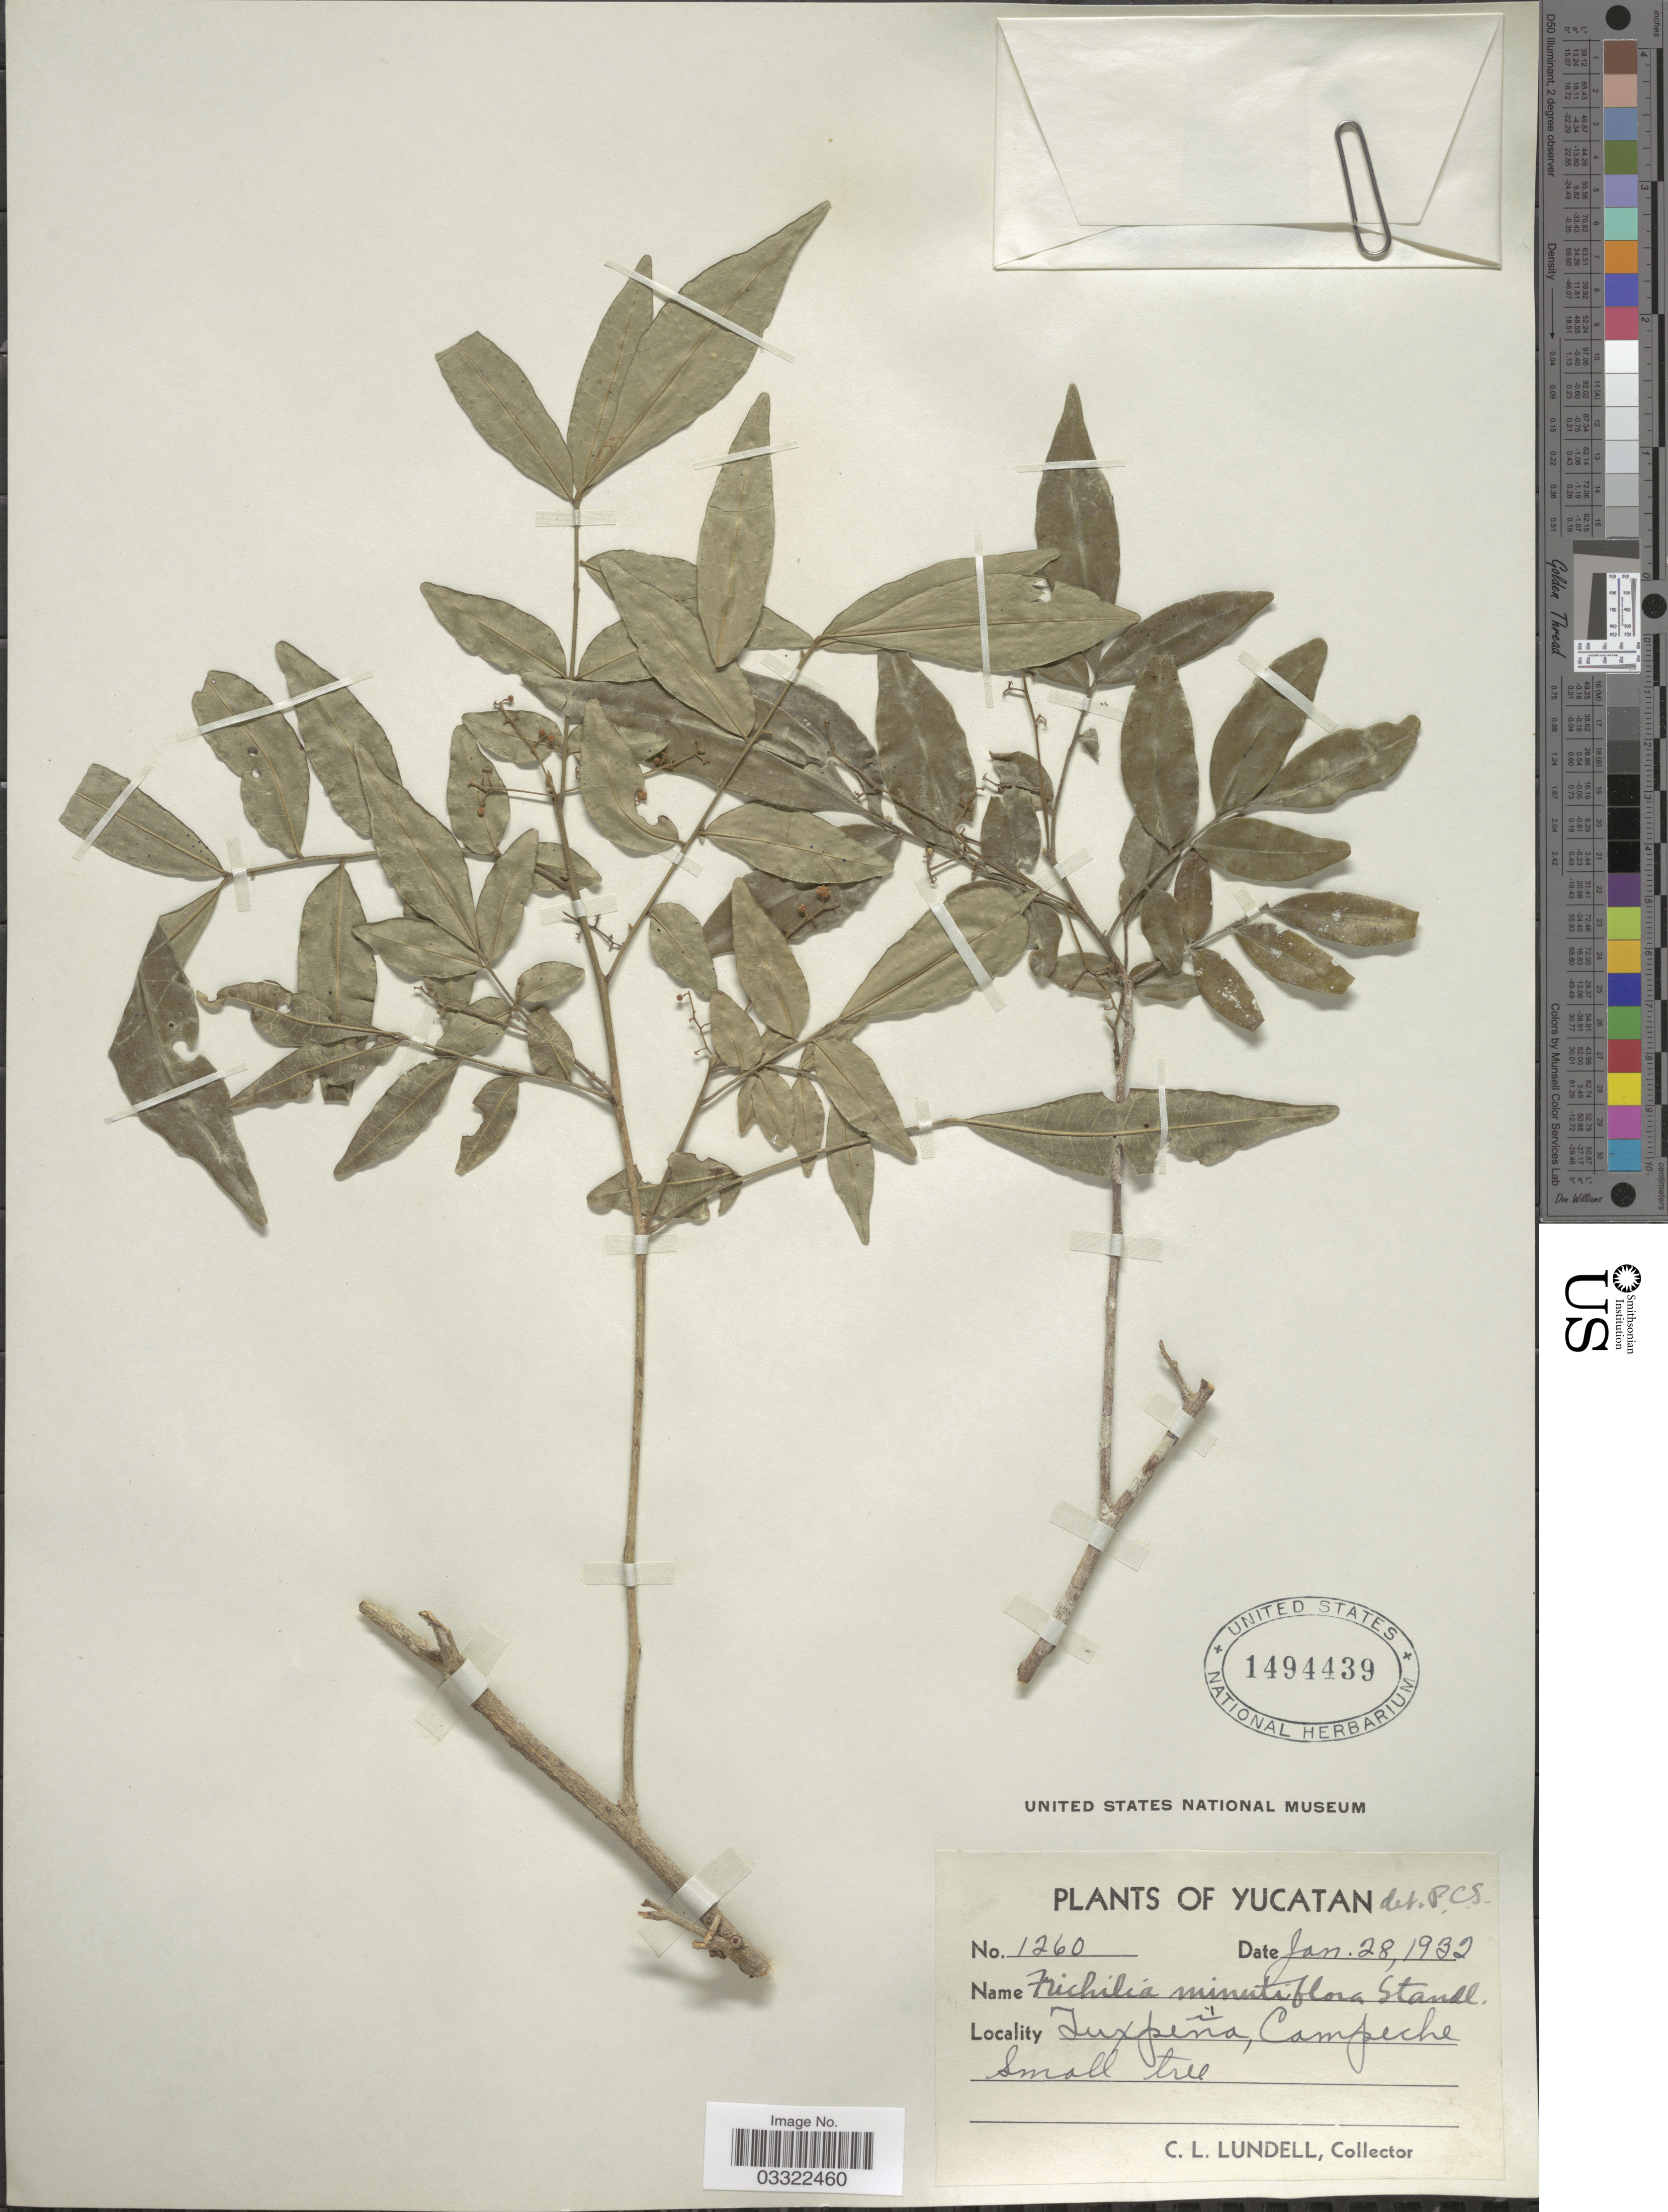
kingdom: Plantae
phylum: Tracheophyta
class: Magnoliopsida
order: Sapindales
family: Meliaceae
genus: Trichilia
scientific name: Trichilia minutiflora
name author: Standl.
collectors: C. L. Lundell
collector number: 1260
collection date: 1932-01-28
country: Mexico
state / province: Yucatán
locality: Tuxpeña, Campeche.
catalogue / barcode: US 1494439